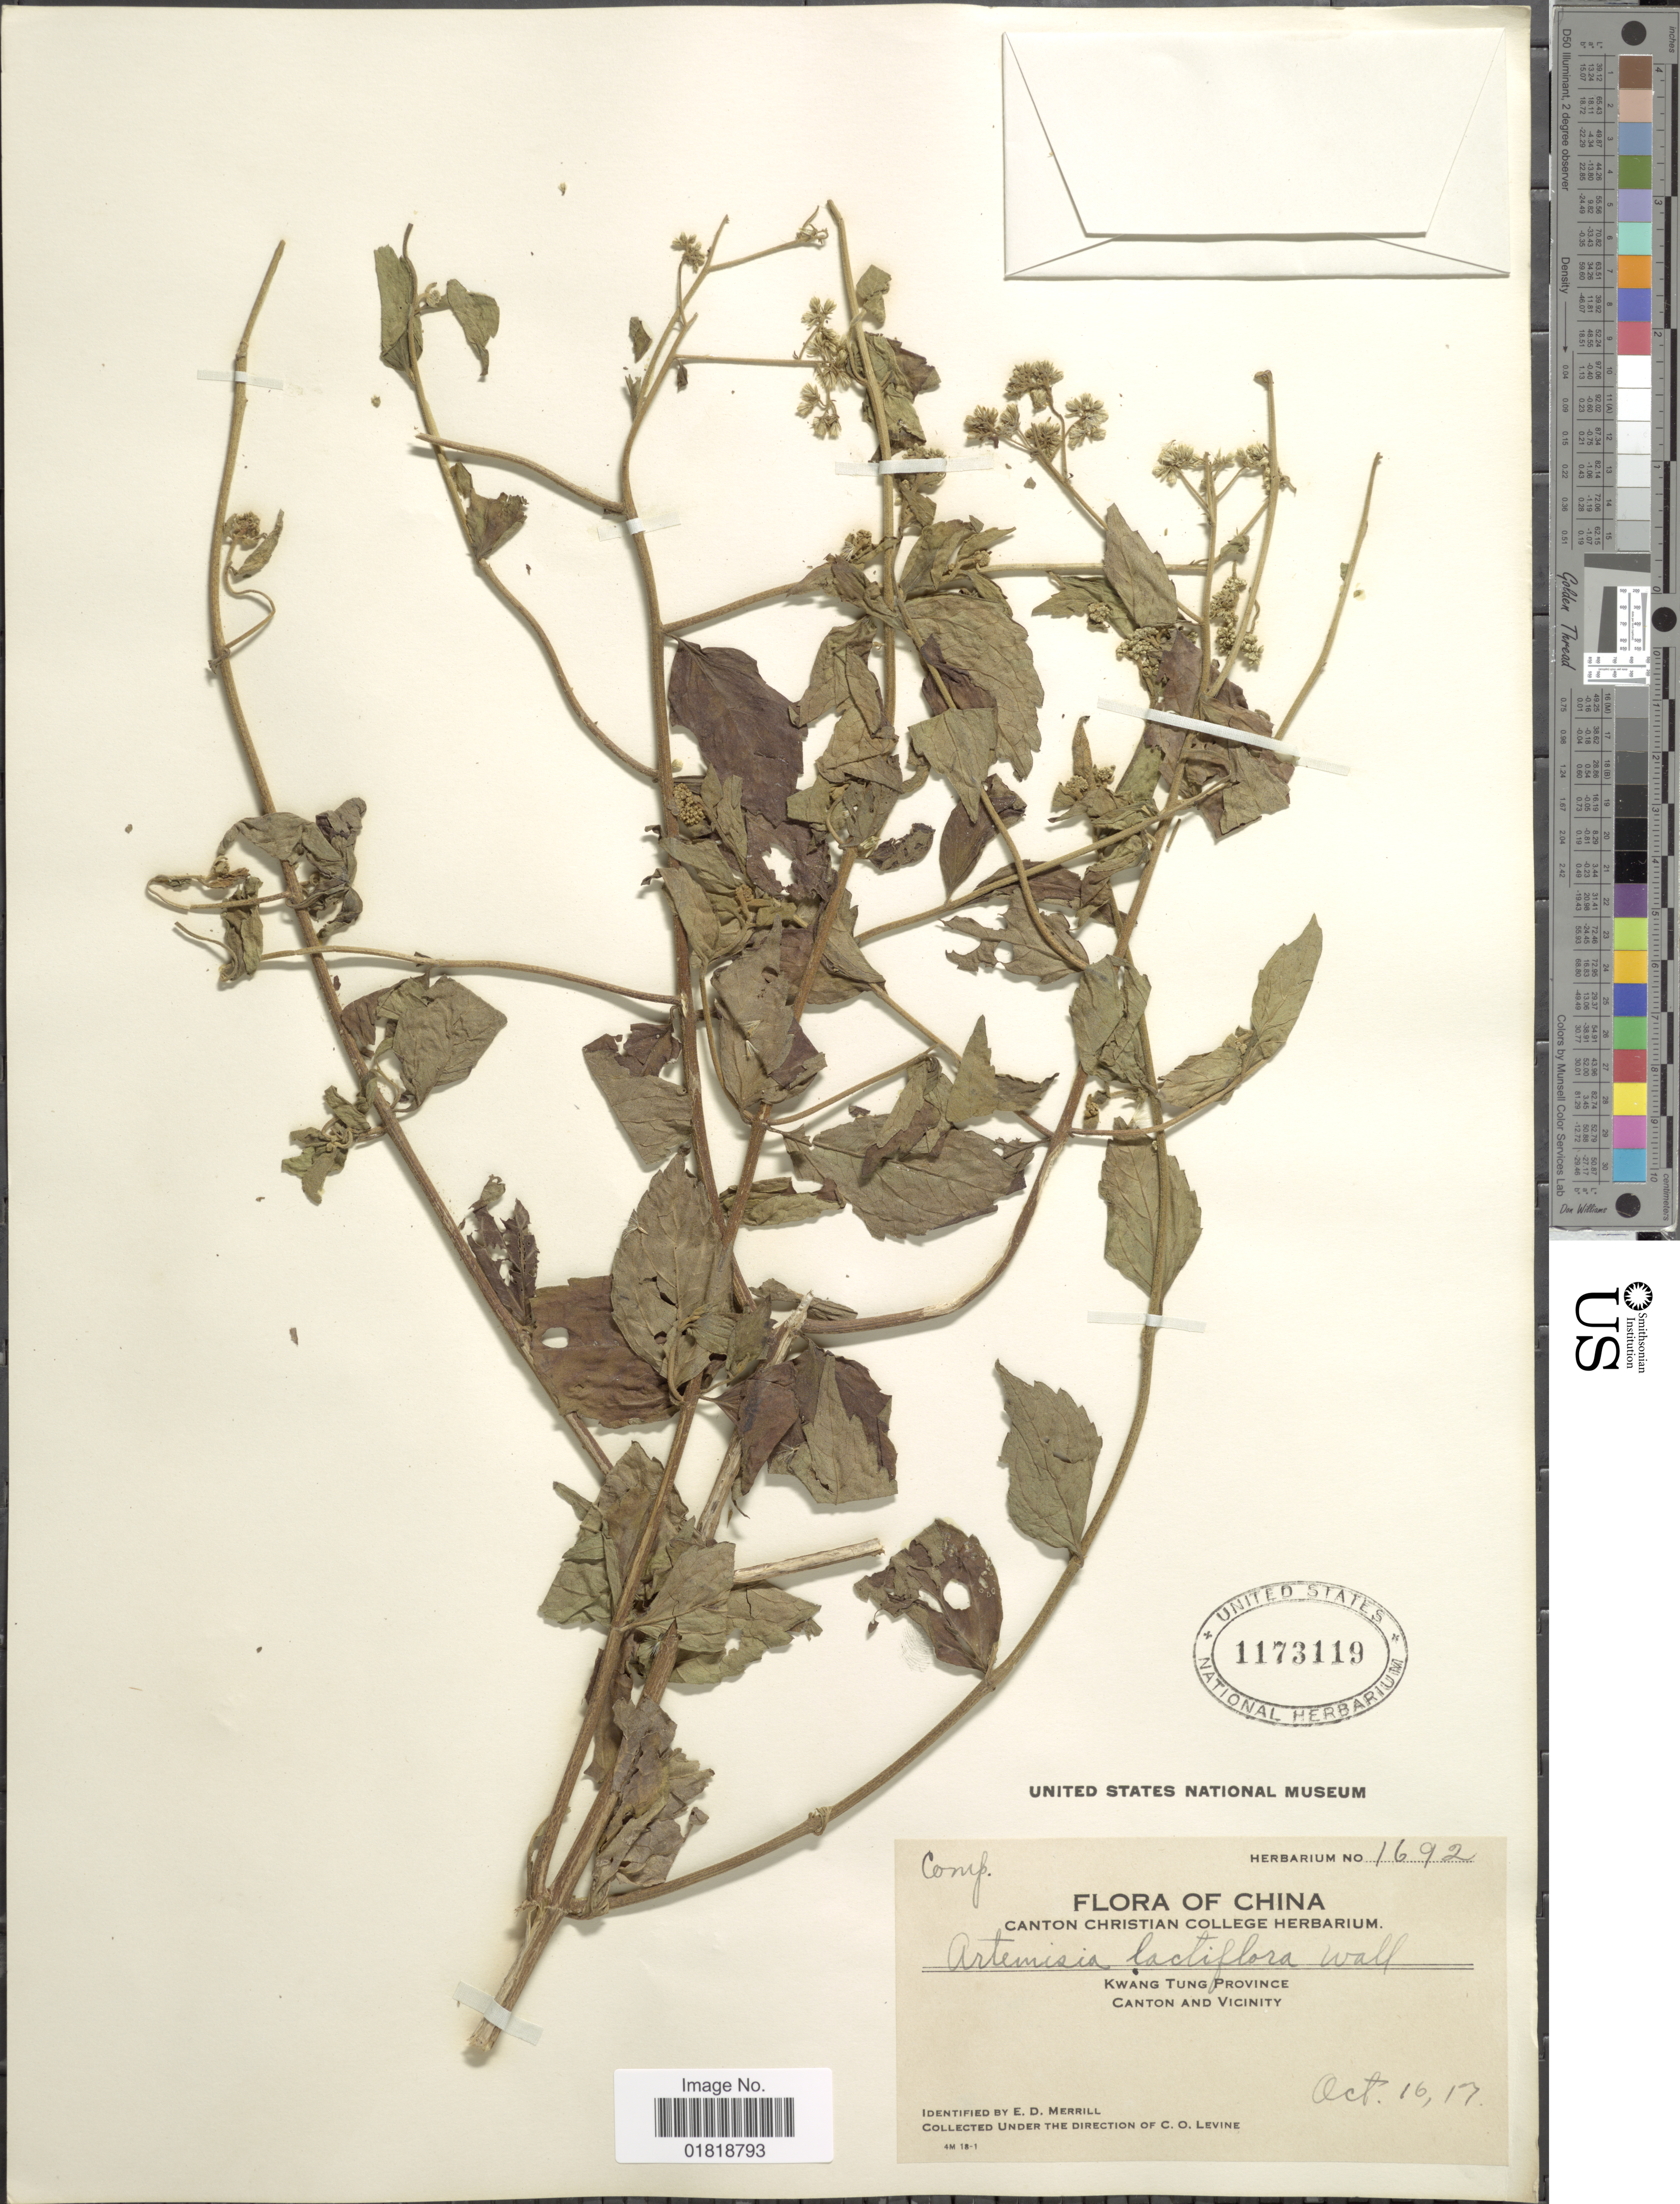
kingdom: Plantae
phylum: Tracheophyta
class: Magnoliopsida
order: Asterales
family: Asteraceae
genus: Artemisia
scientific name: Artemisia lactiflora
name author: Wall. ex DC.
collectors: C. O. Levine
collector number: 1692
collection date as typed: Transcribed d/m/y: 16/10/17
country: China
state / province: Guangdong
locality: Kwang Tung Province, Canton and Vicinity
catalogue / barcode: US 1173119